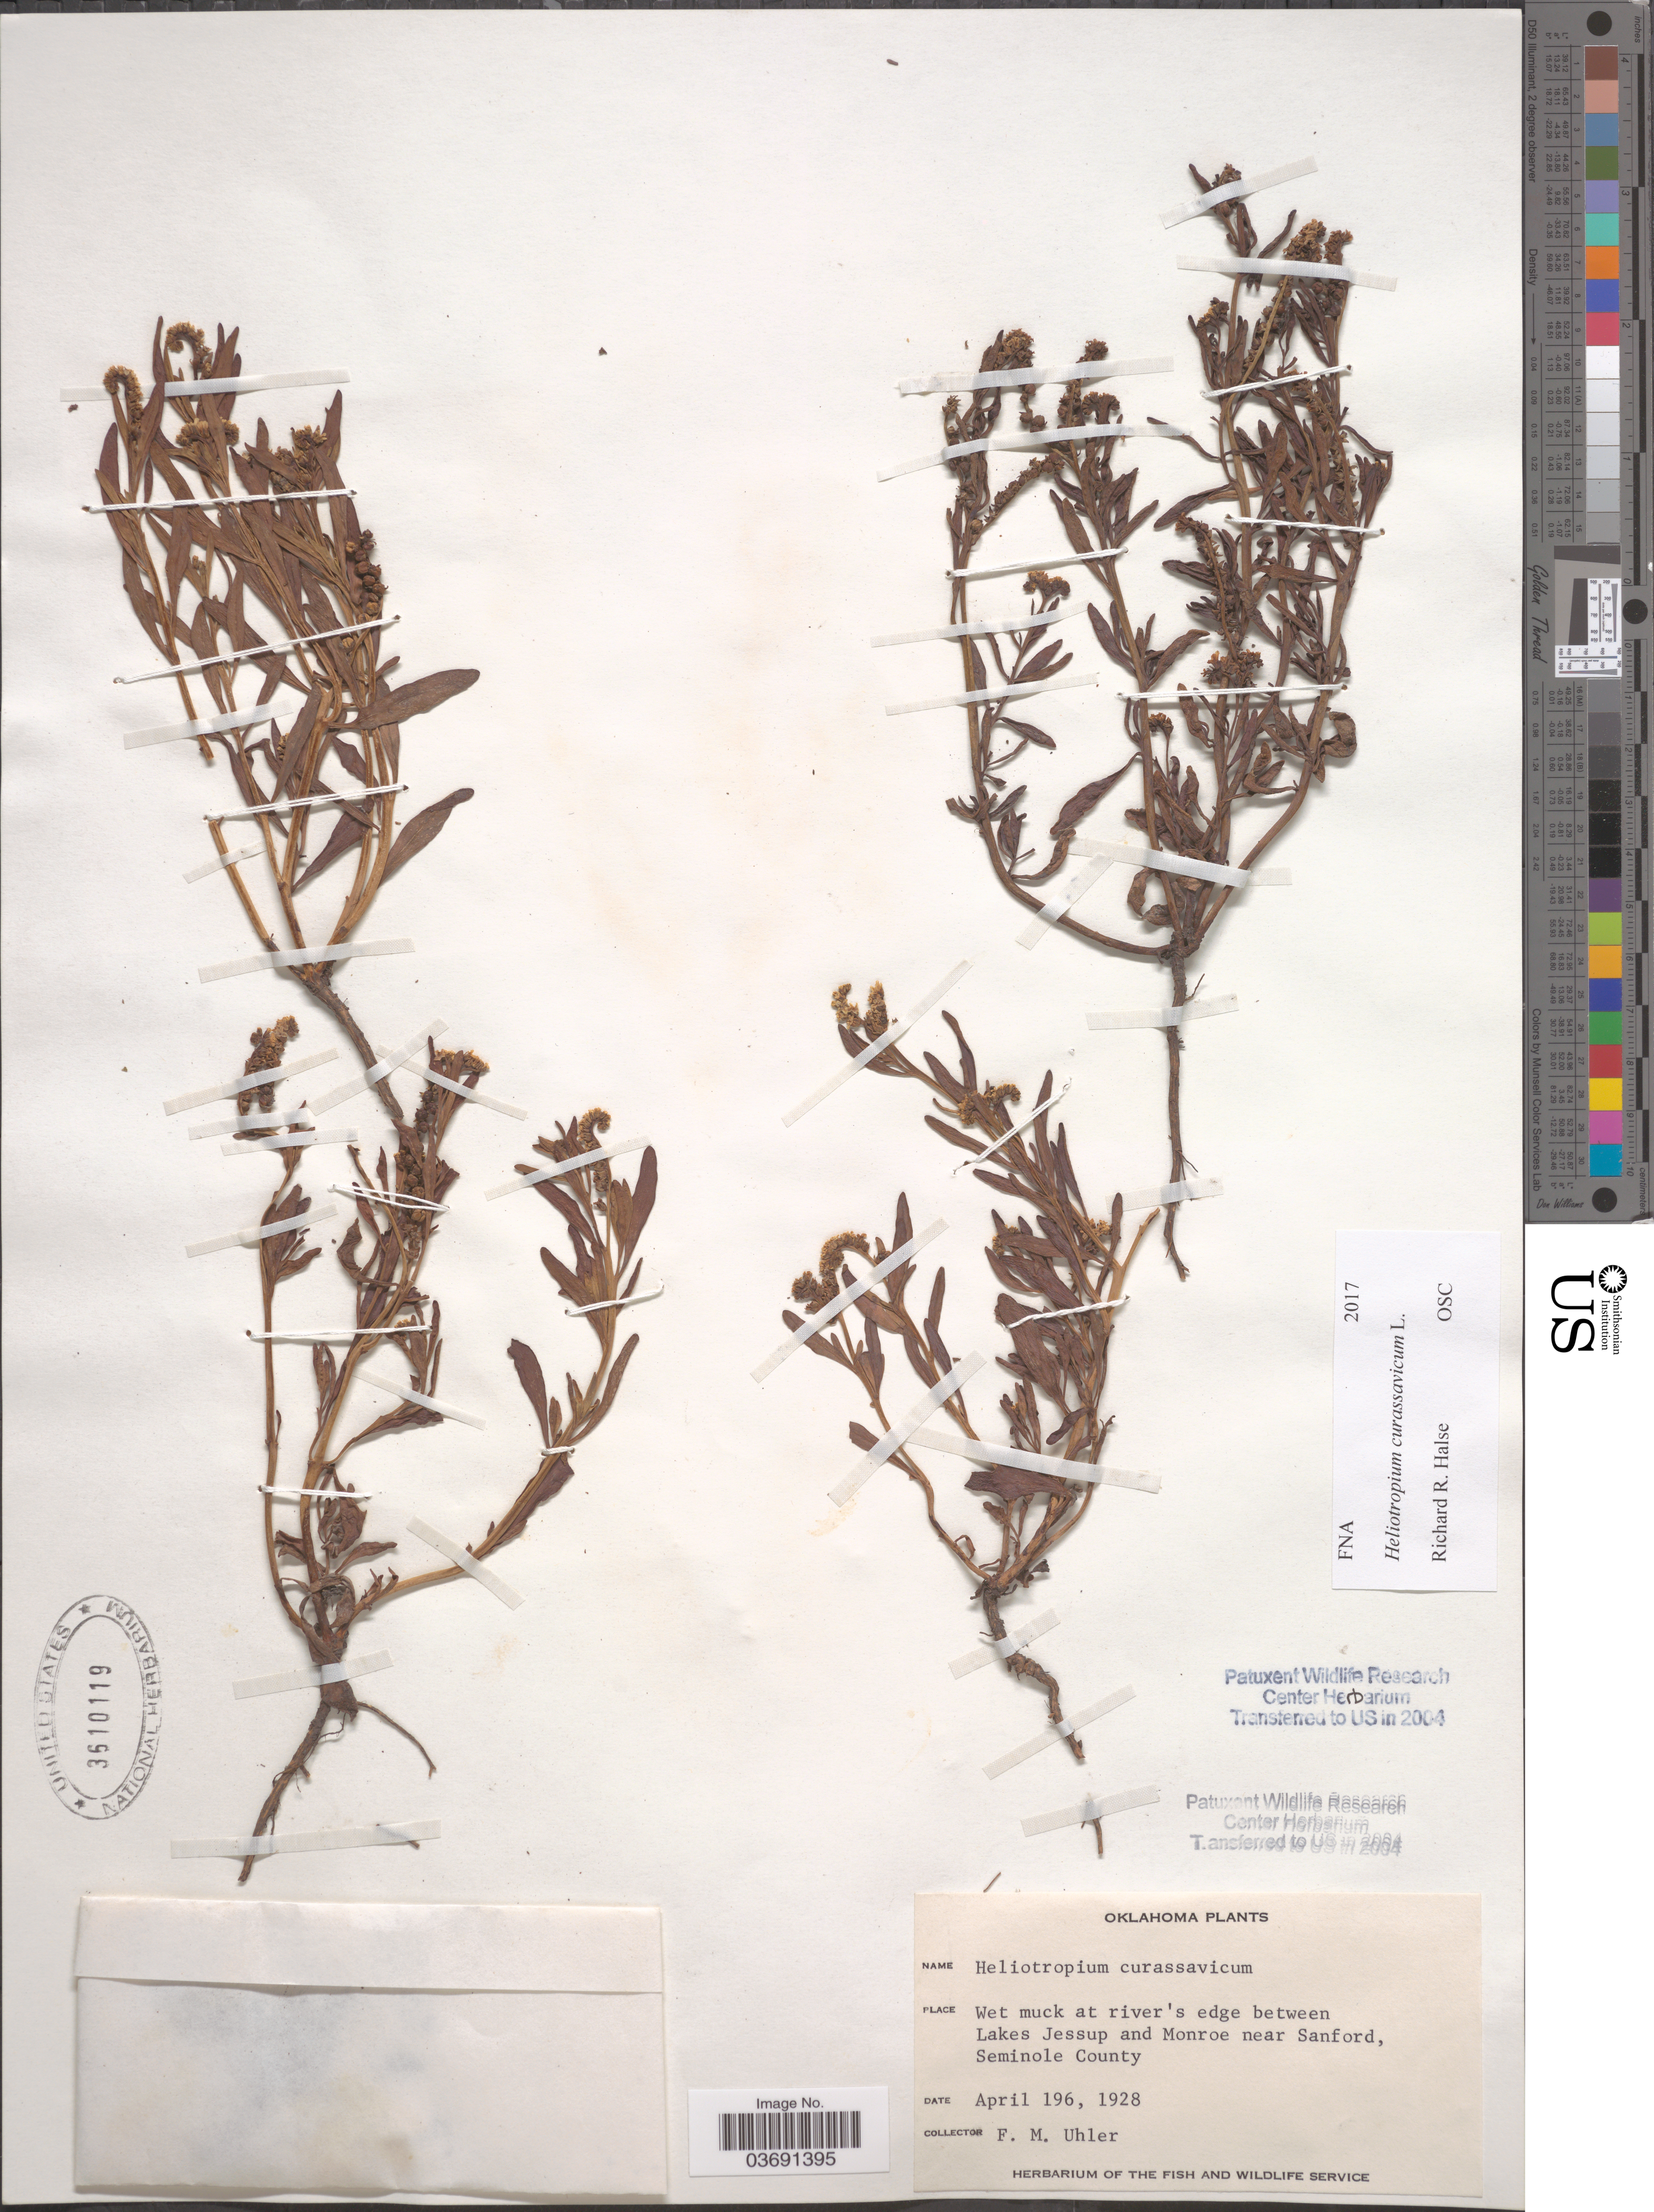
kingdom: Plantae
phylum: Tracheophyta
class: Magnoliopsida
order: Boraginales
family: Heliotropiaceae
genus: Heliotropium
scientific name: Heliotropium curassavicum var. curassavicum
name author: L.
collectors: F. M. Uhler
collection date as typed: April 196, 1928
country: United States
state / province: Oklahoma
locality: Wet muck at river's edge between Lakes Jessup and Monroe near Sanford Seminole County.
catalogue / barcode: US 3610119